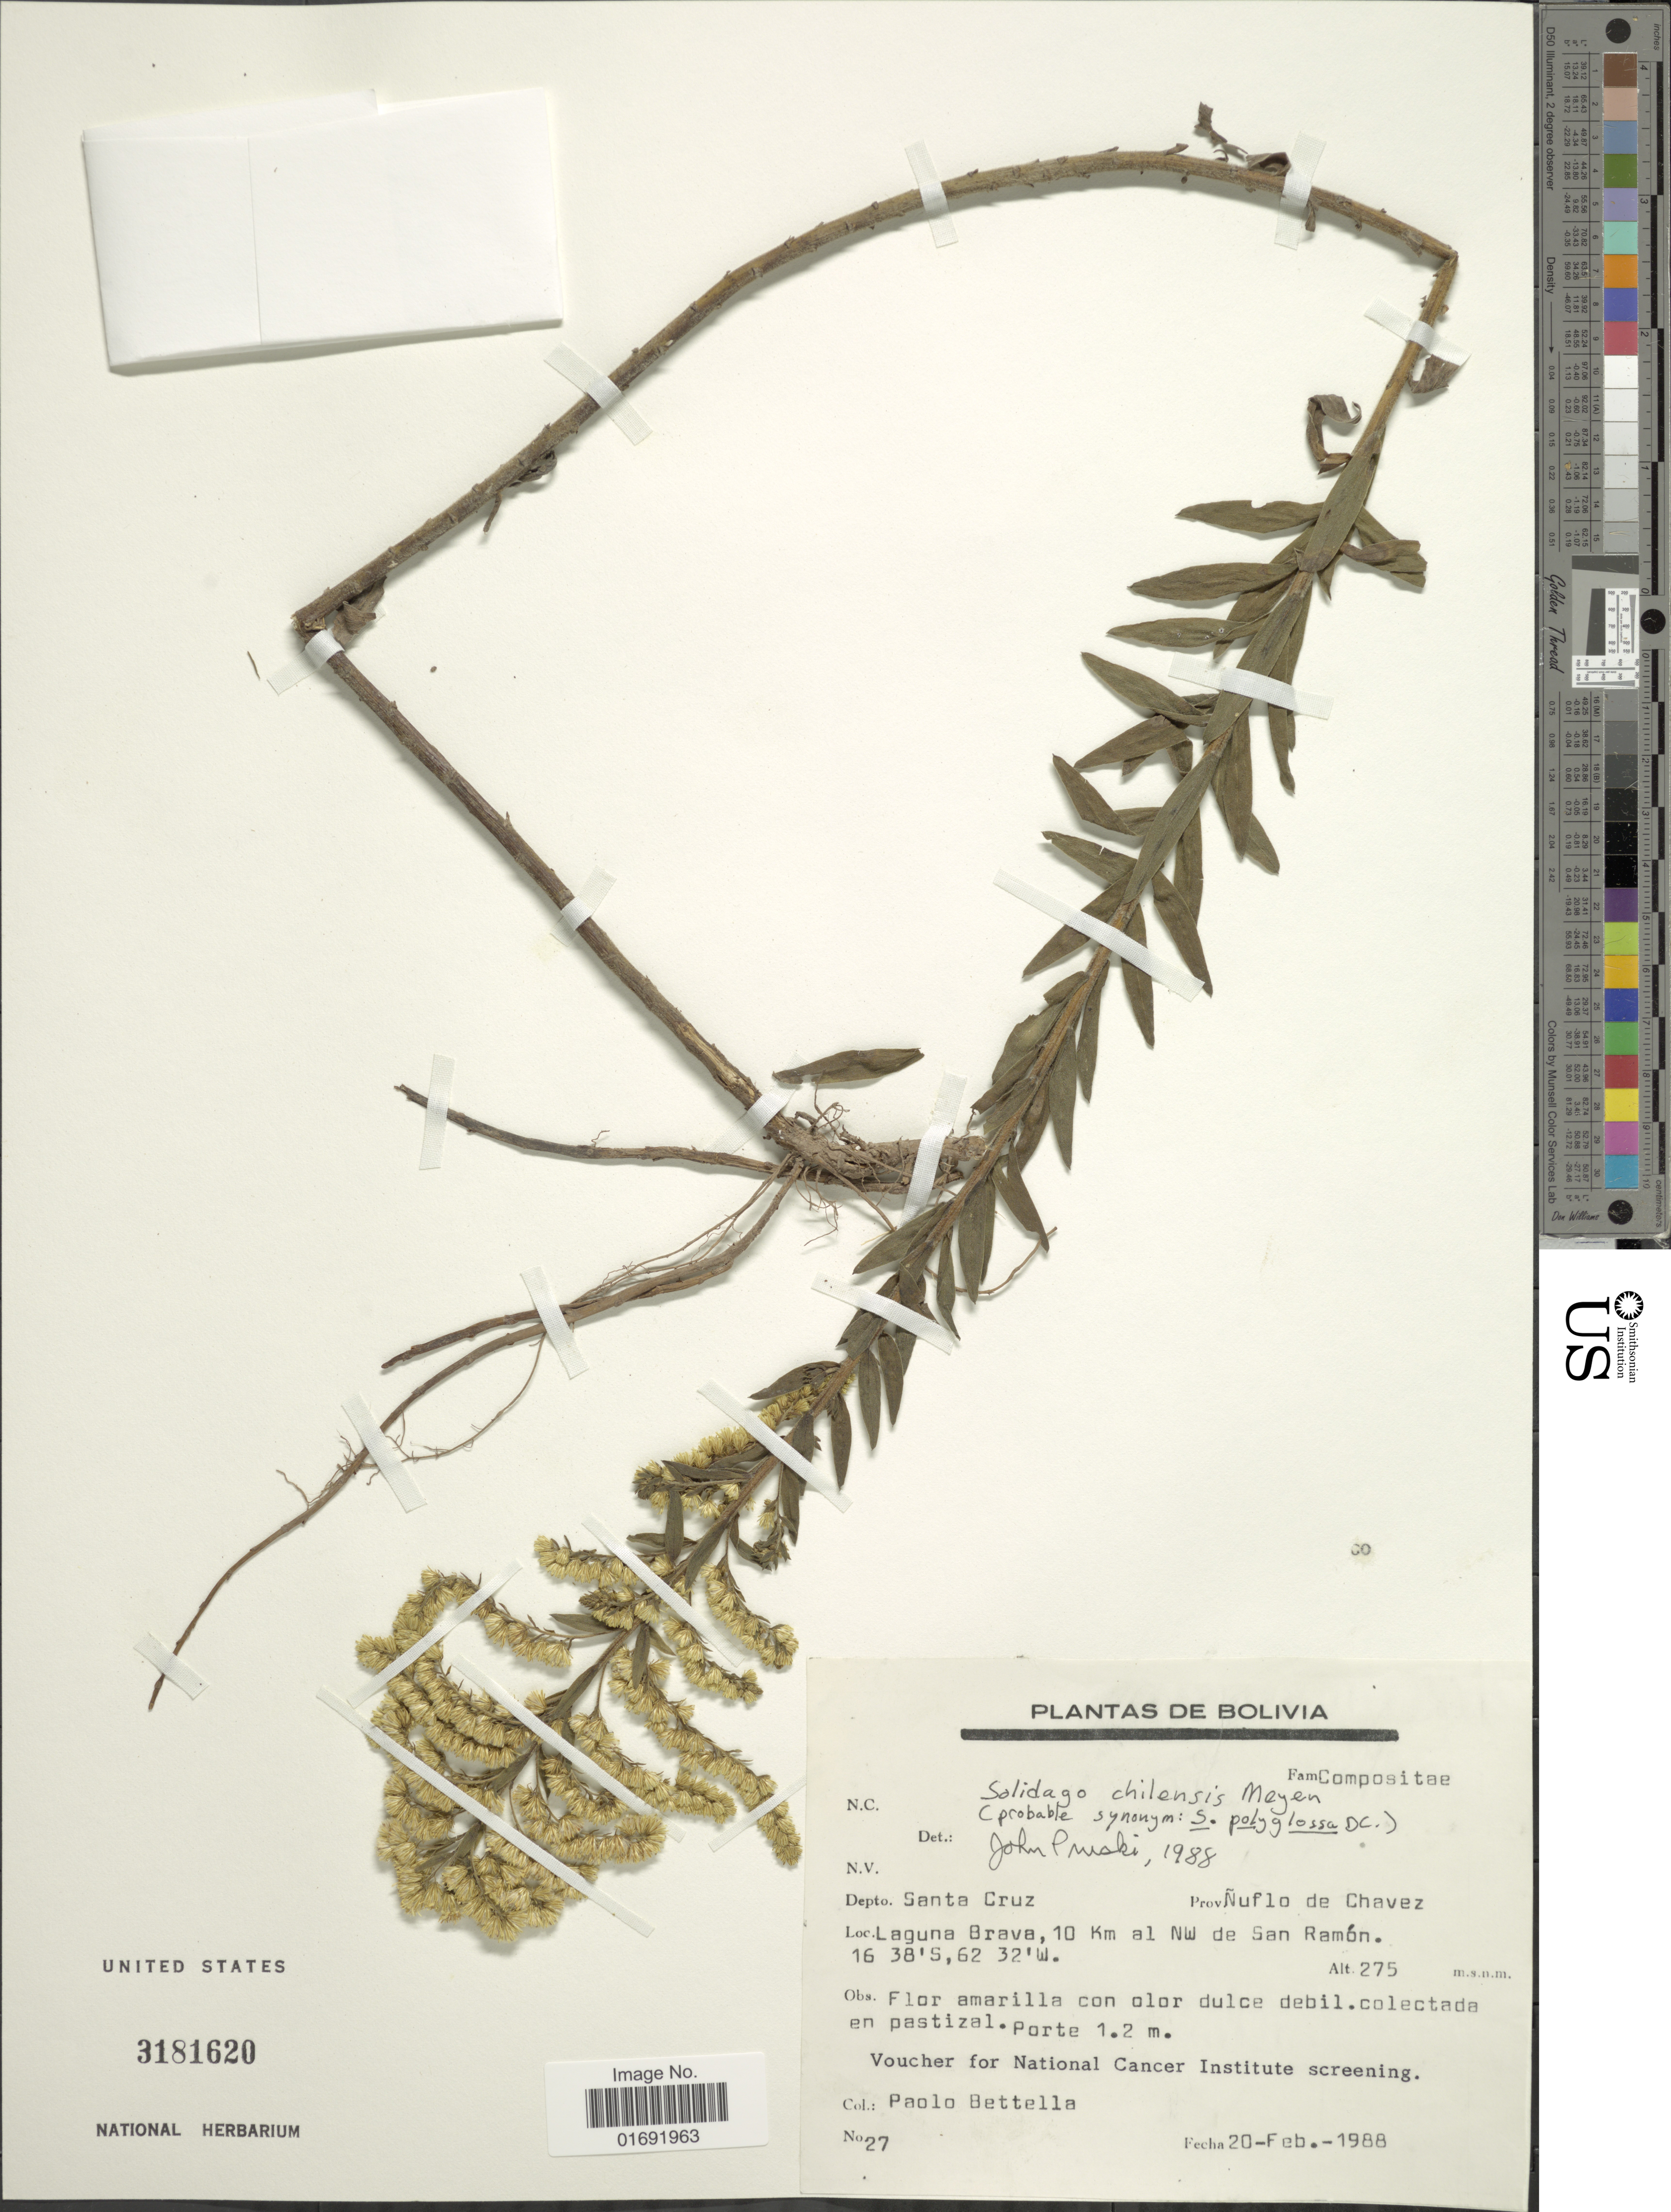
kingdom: Plantae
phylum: Tracheophyta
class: Magnoliopsida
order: Asterales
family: Asteraceae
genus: Solidago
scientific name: Solidago chilensis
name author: Meyen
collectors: P. Bettella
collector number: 27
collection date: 1988-02-20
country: Bolivia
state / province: Santa Cruz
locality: Prov. Nuflo de Chavez, Laguna Brava, 10 km al NW de San Ramon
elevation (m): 275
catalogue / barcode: US 3181620